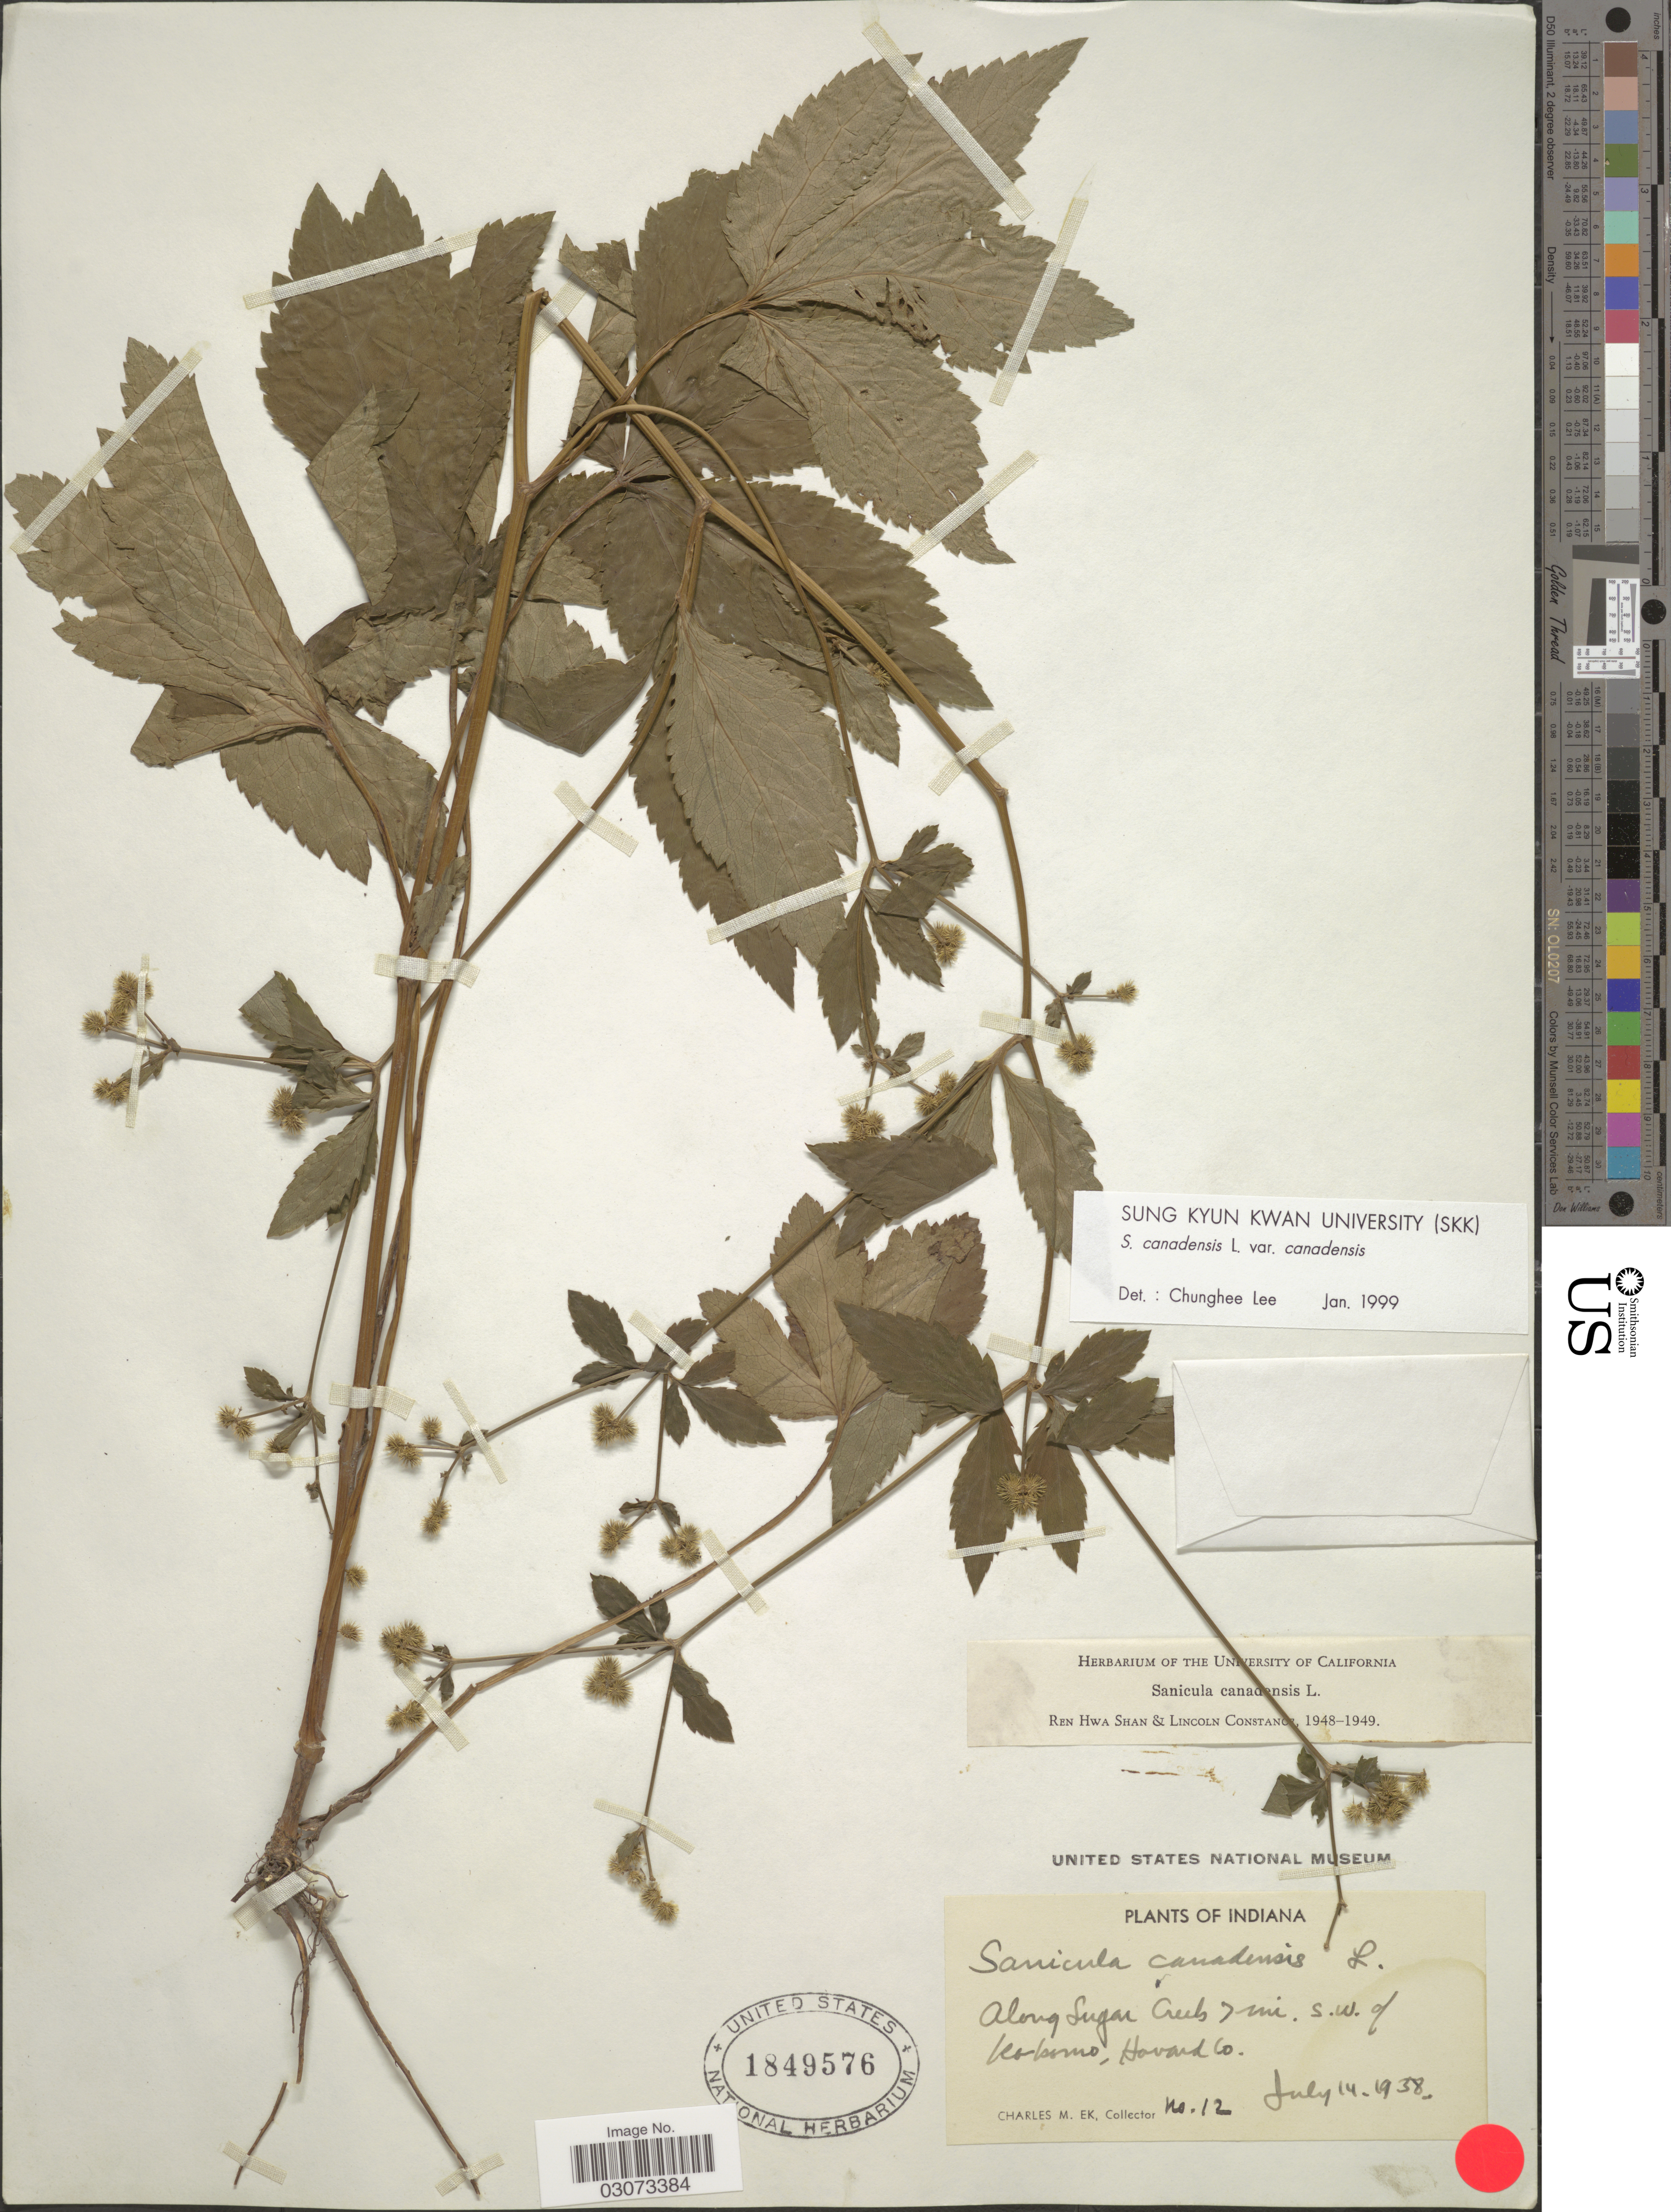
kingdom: Plantae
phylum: Tracheophyta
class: Magnoliopsida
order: Apiales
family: Apiaceae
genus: Sanicula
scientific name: Sanicula canadensis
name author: L.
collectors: C. Ek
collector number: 12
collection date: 1938-07-14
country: United States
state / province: Indiana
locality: Along Sugar Creek 7 mi. s.w. of Kokomo, Howard Co.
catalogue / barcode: US 1849576